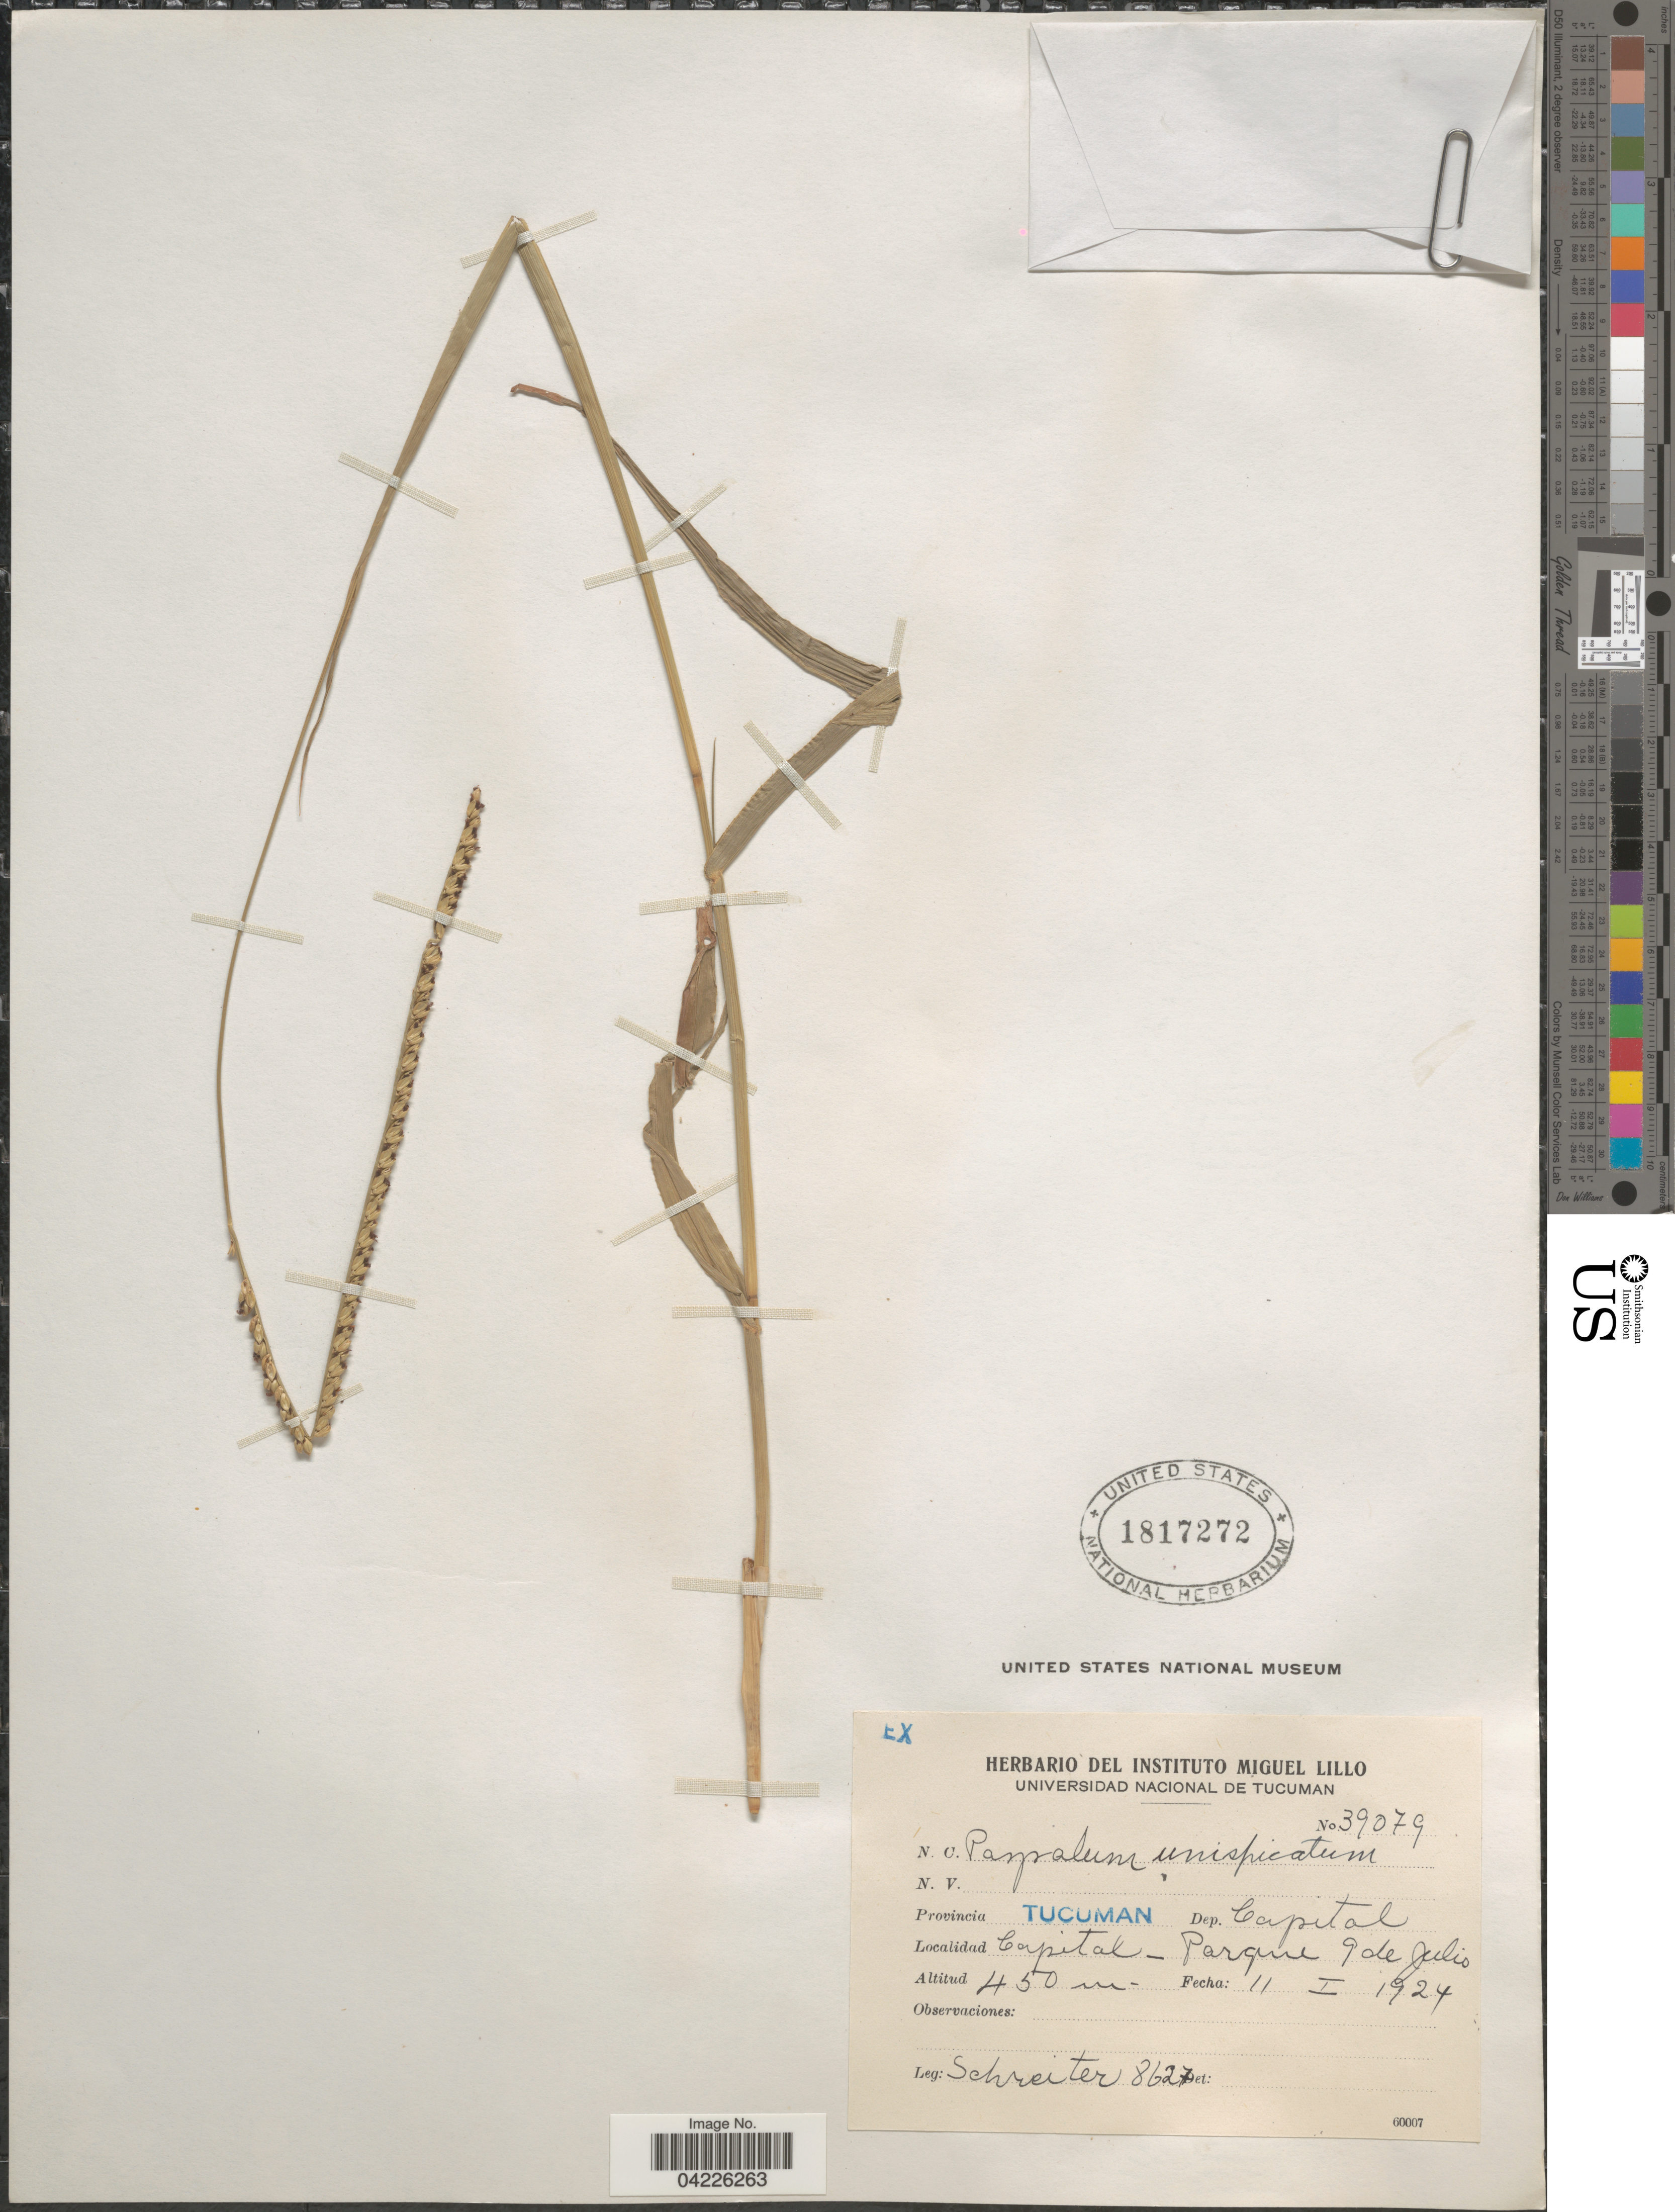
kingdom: Plantae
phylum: Tracheophyta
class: Liliopsida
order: Poales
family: Poaceae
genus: Paspalum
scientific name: Paspalum unispicatum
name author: (Scribn. & Merr.) Nash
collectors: -. Schreiter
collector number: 8627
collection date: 1924-01-11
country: Argentina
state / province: Tucuman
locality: Dep. Capital. Capital - Parque 9 de Julio.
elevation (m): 450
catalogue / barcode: US 1817272